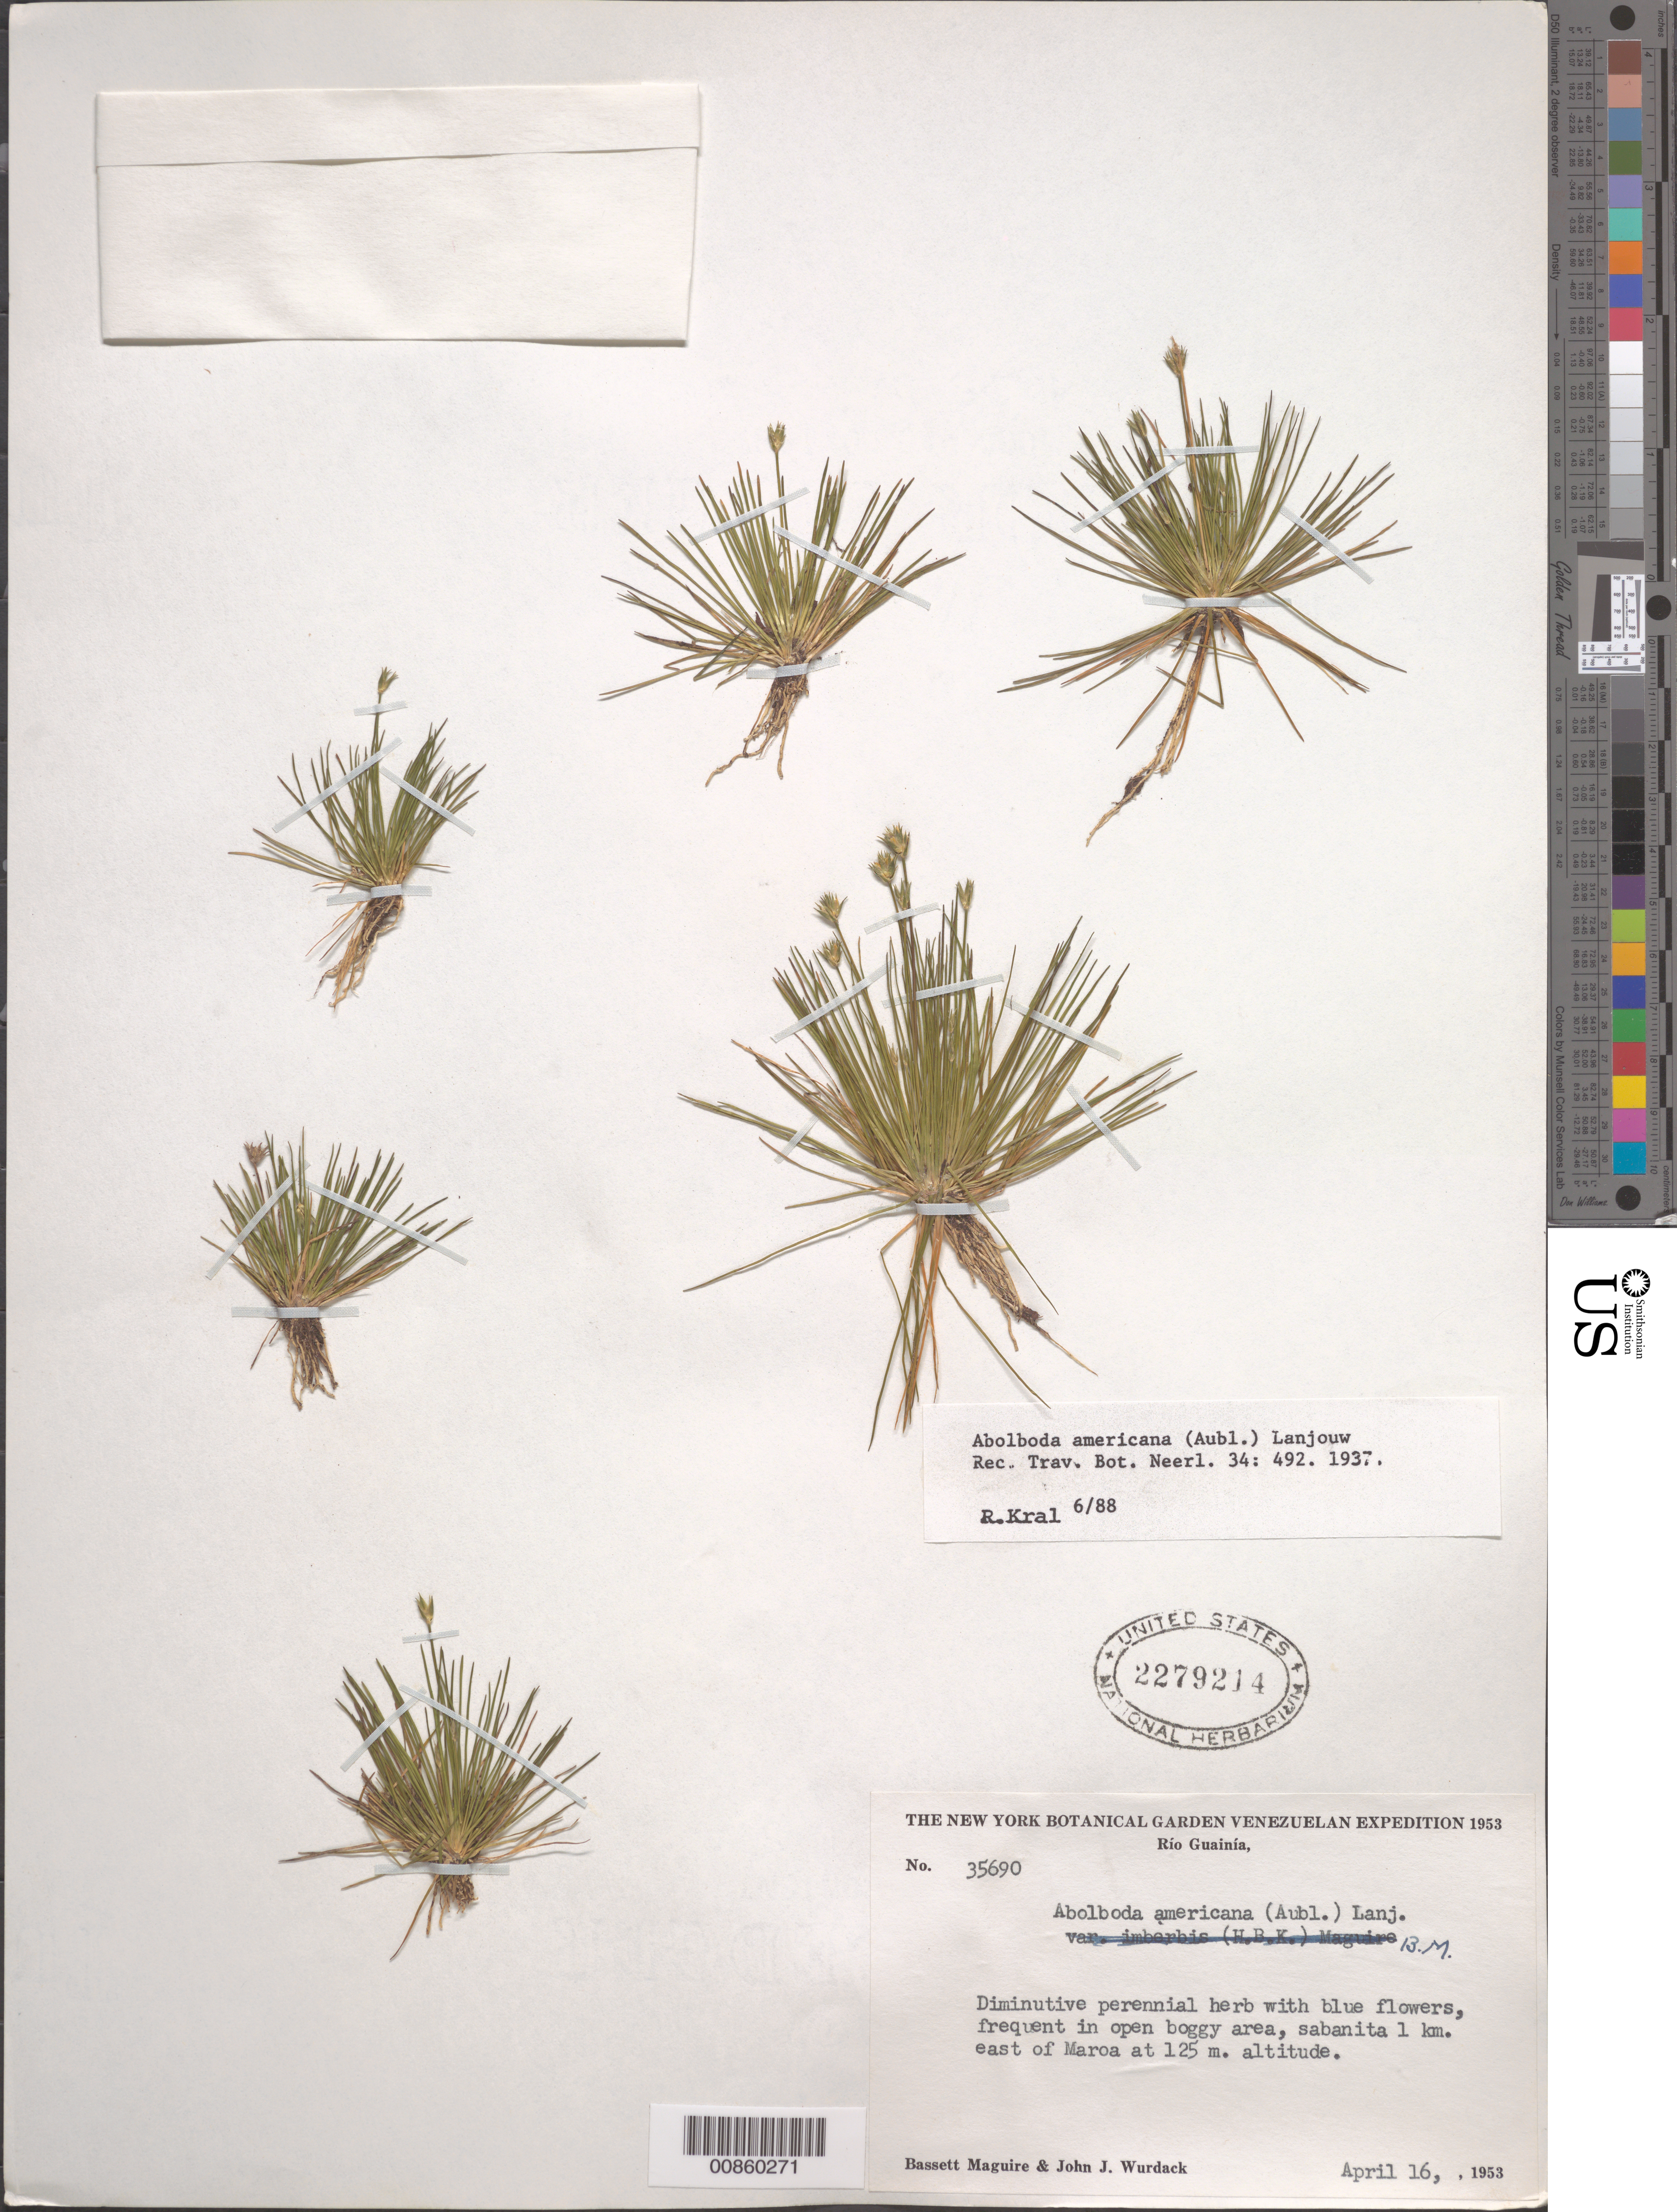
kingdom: Plantae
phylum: Tracheophyta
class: Liliopsida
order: Poales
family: Xyridaceae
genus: Abolboda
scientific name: Abolboda americana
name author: (Aubl.) Lanj.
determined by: Kral, Robert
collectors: B. Maguire & J. J. Wurdack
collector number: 35690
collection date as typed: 16-Apr-53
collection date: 1953-04-16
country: Venezuela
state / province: Amazonas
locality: Río Guainía, 1 km E of Maroa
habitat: Open boggy area, sabanita.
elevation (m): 125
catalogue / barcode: US 2279214